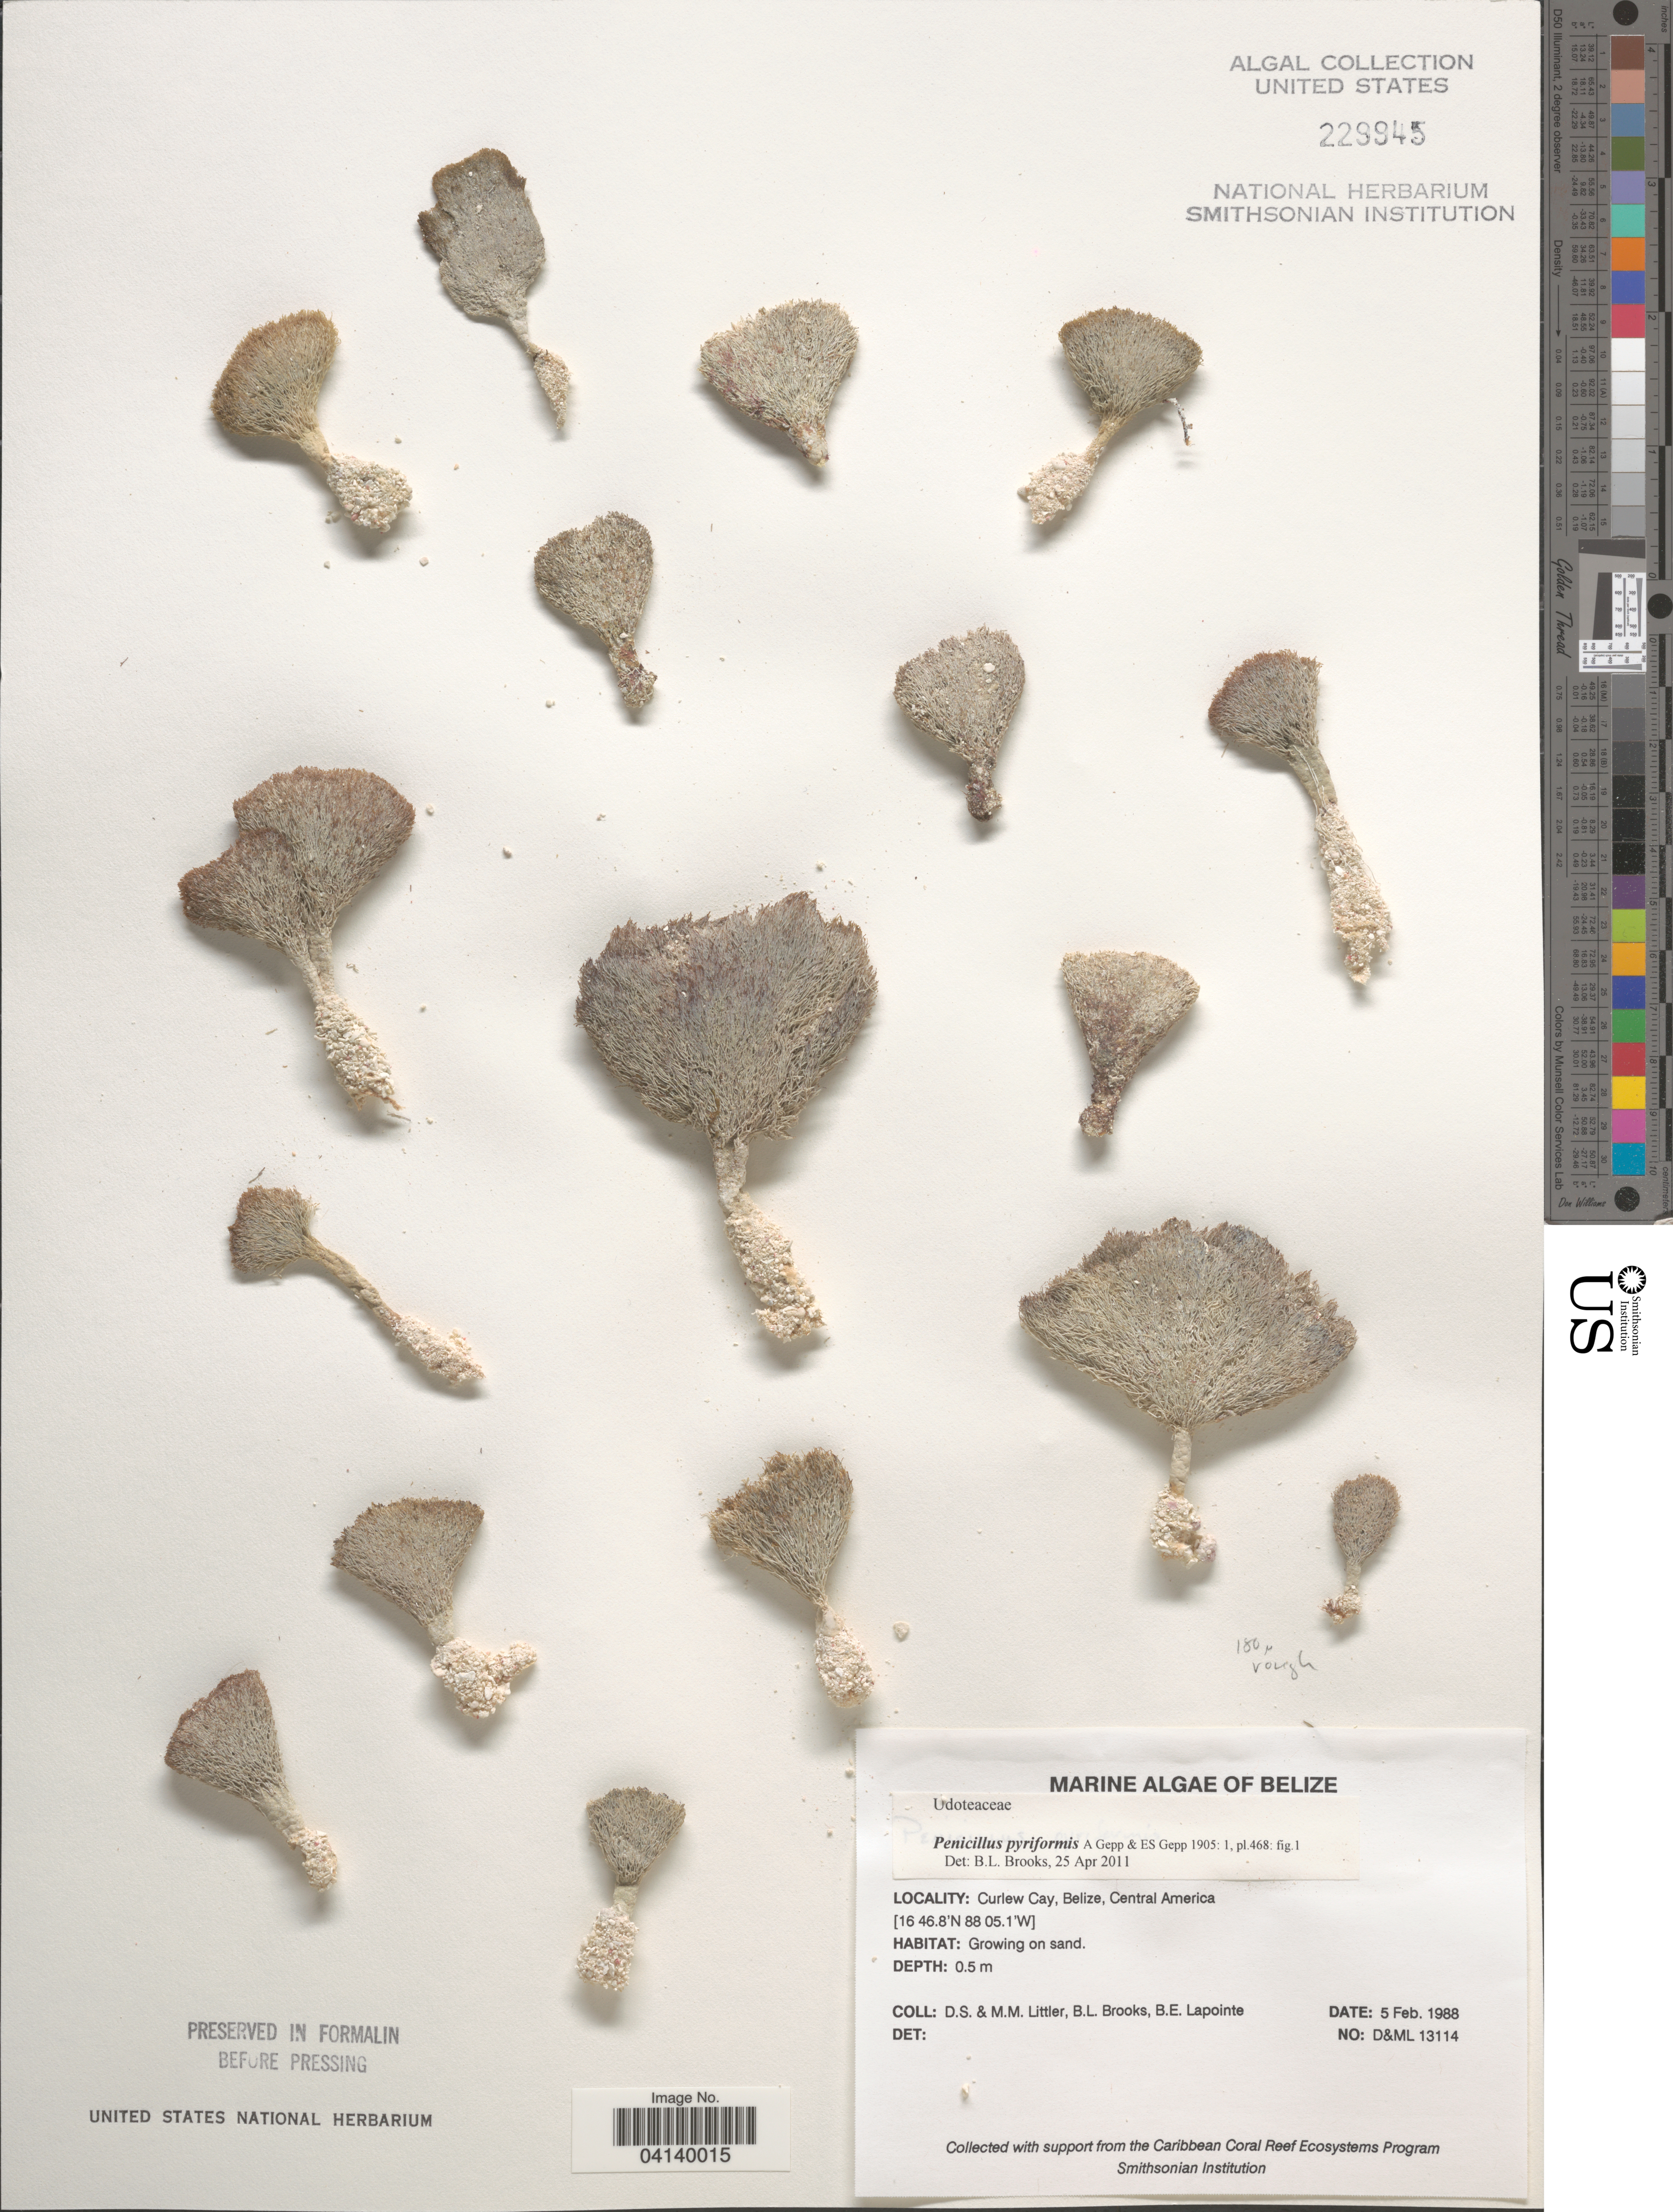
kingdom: Plantae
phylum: Chlorophyta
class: Ulvophyceae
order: Bryopsidales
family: Udoteaceae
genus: Penicillus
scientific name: Penicillus pyriformis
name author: A. Gepp & E. Gepp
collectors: D. S. Littler, B. Brooks & B. Lapointe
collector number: D&ML13114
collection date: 1988-02-05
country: Belize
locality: Curlew Cay.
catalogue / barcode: US 229945